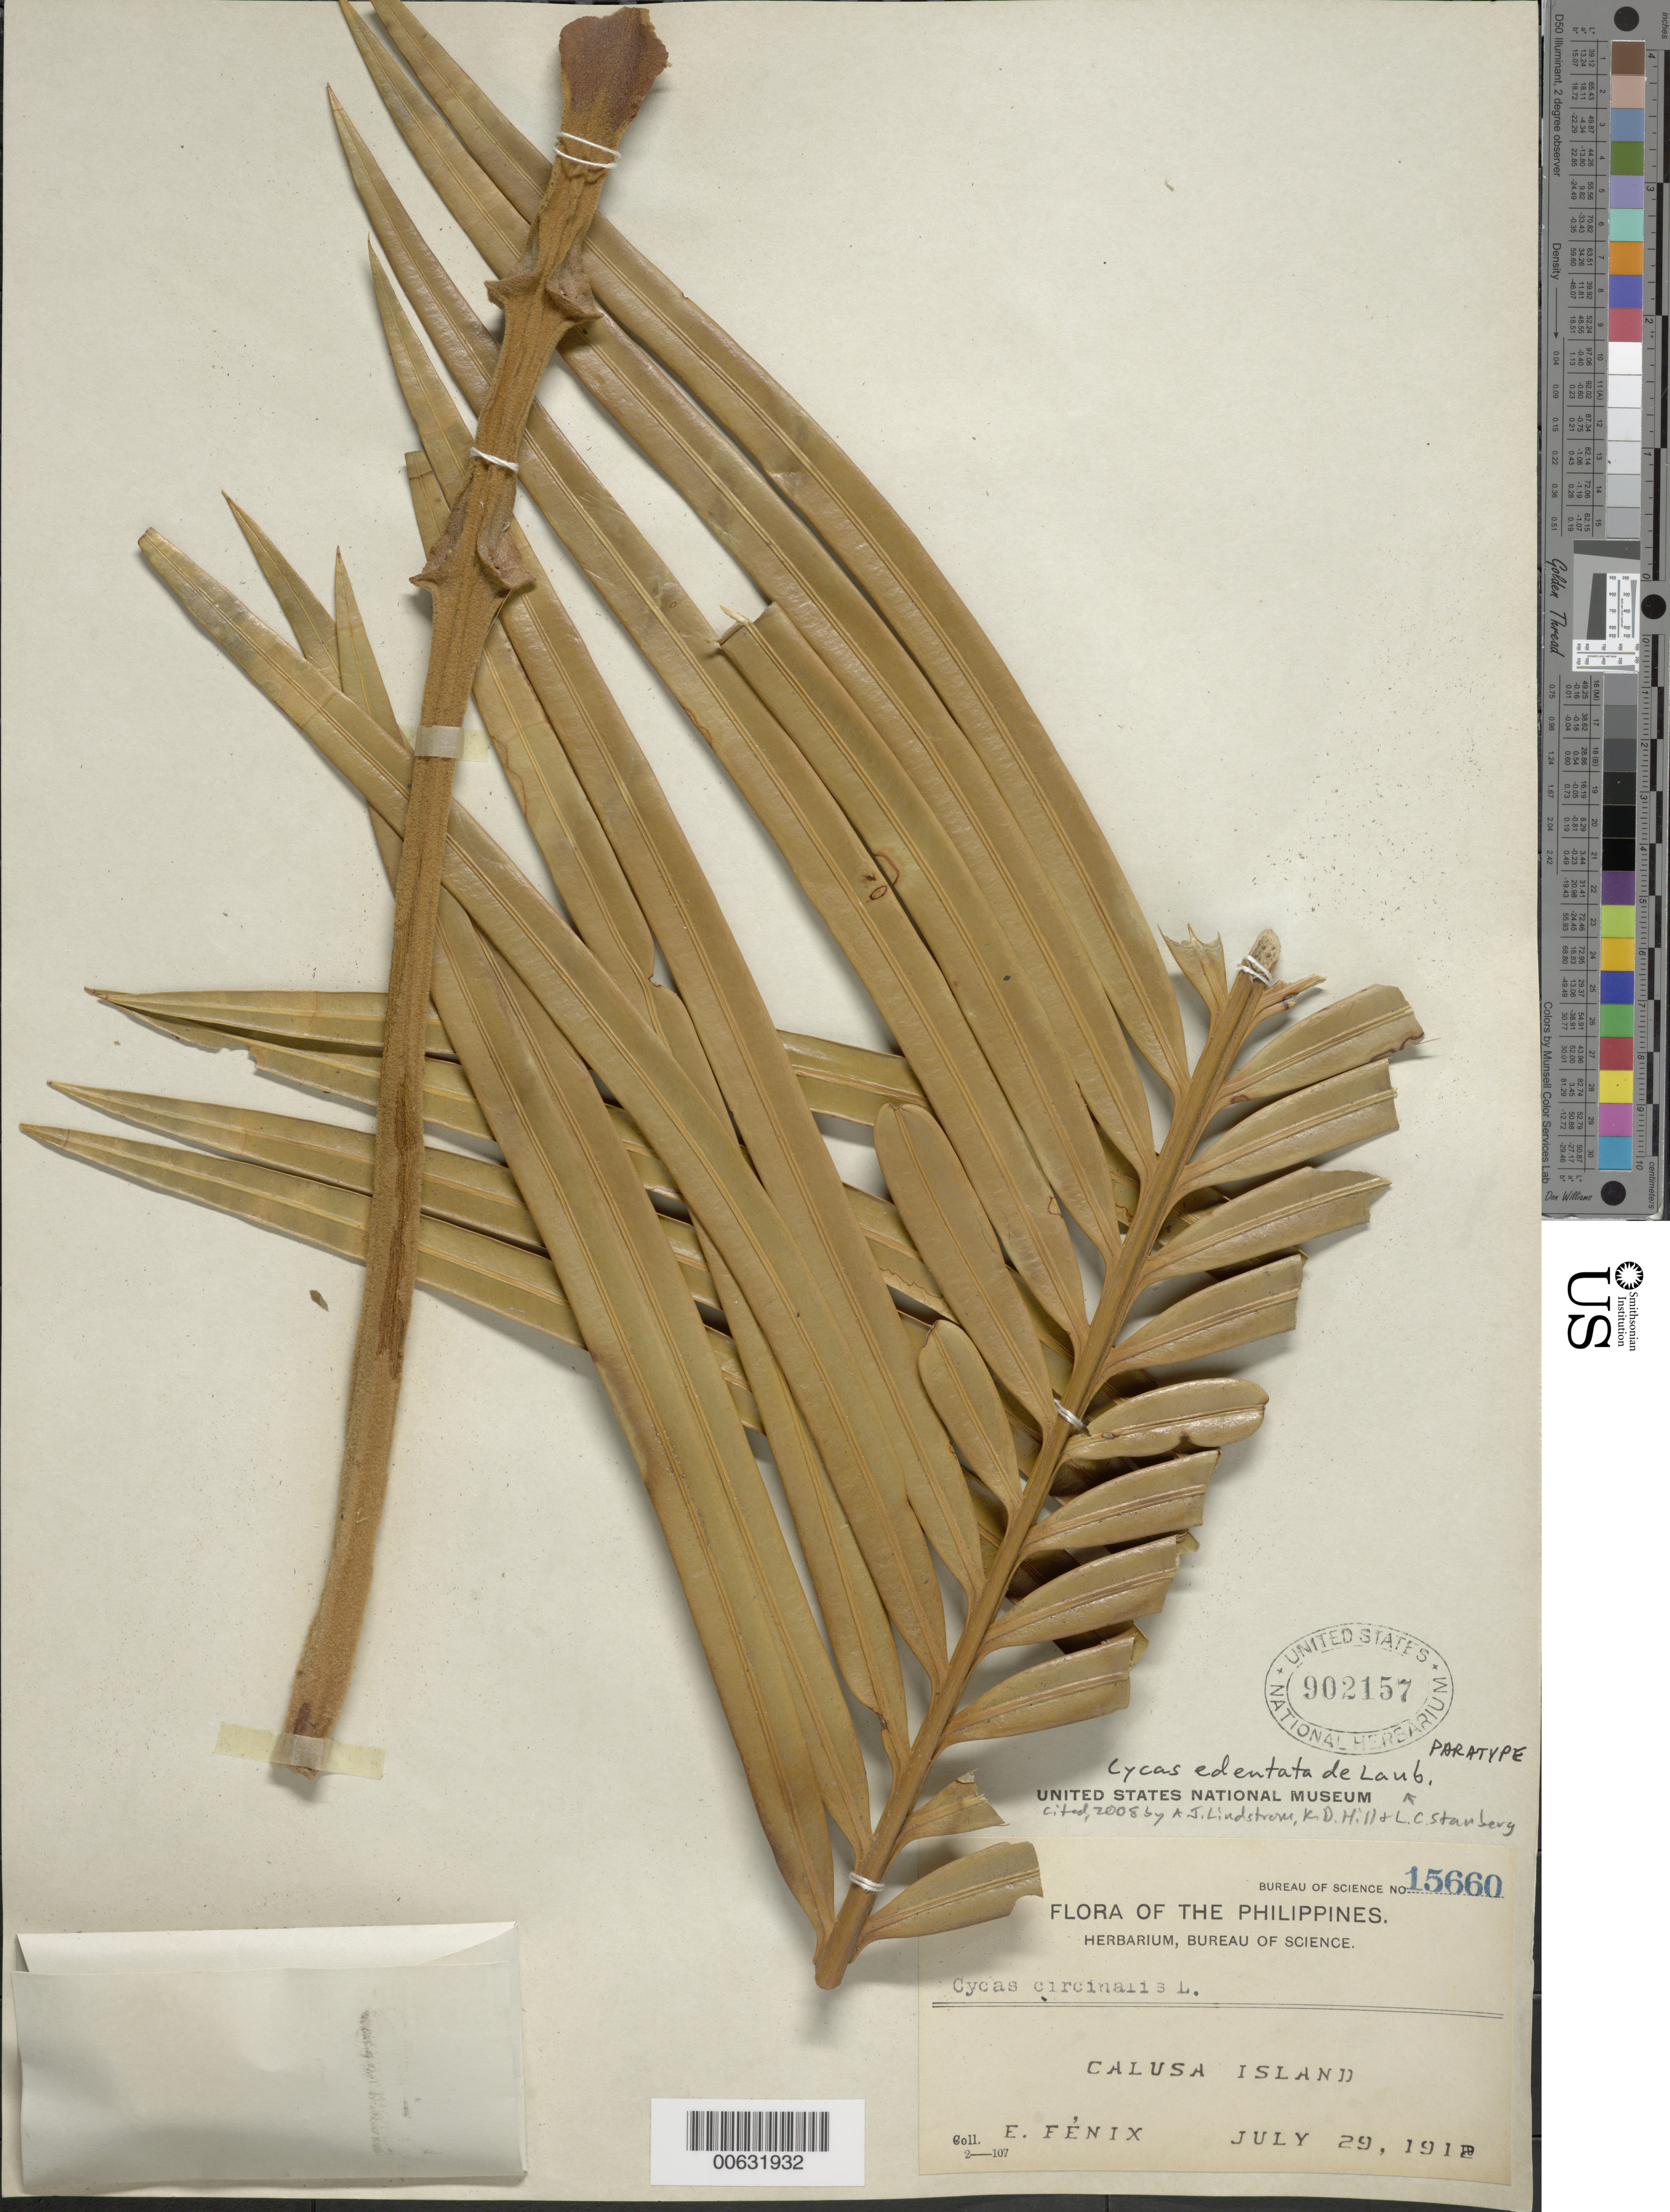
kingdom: Plantae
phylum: Tracheophyta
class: Cycadopsida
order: Cycadales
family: Cycadaceae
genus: Cycas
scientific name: Cycas edentata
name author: de Laub.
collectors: E. Fenix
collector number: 15660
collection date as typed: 29 Jul 1912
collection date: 1912-07-29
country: Philippines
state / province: Mimaropa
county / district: Palawan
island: Calusa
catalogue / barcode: US 902157